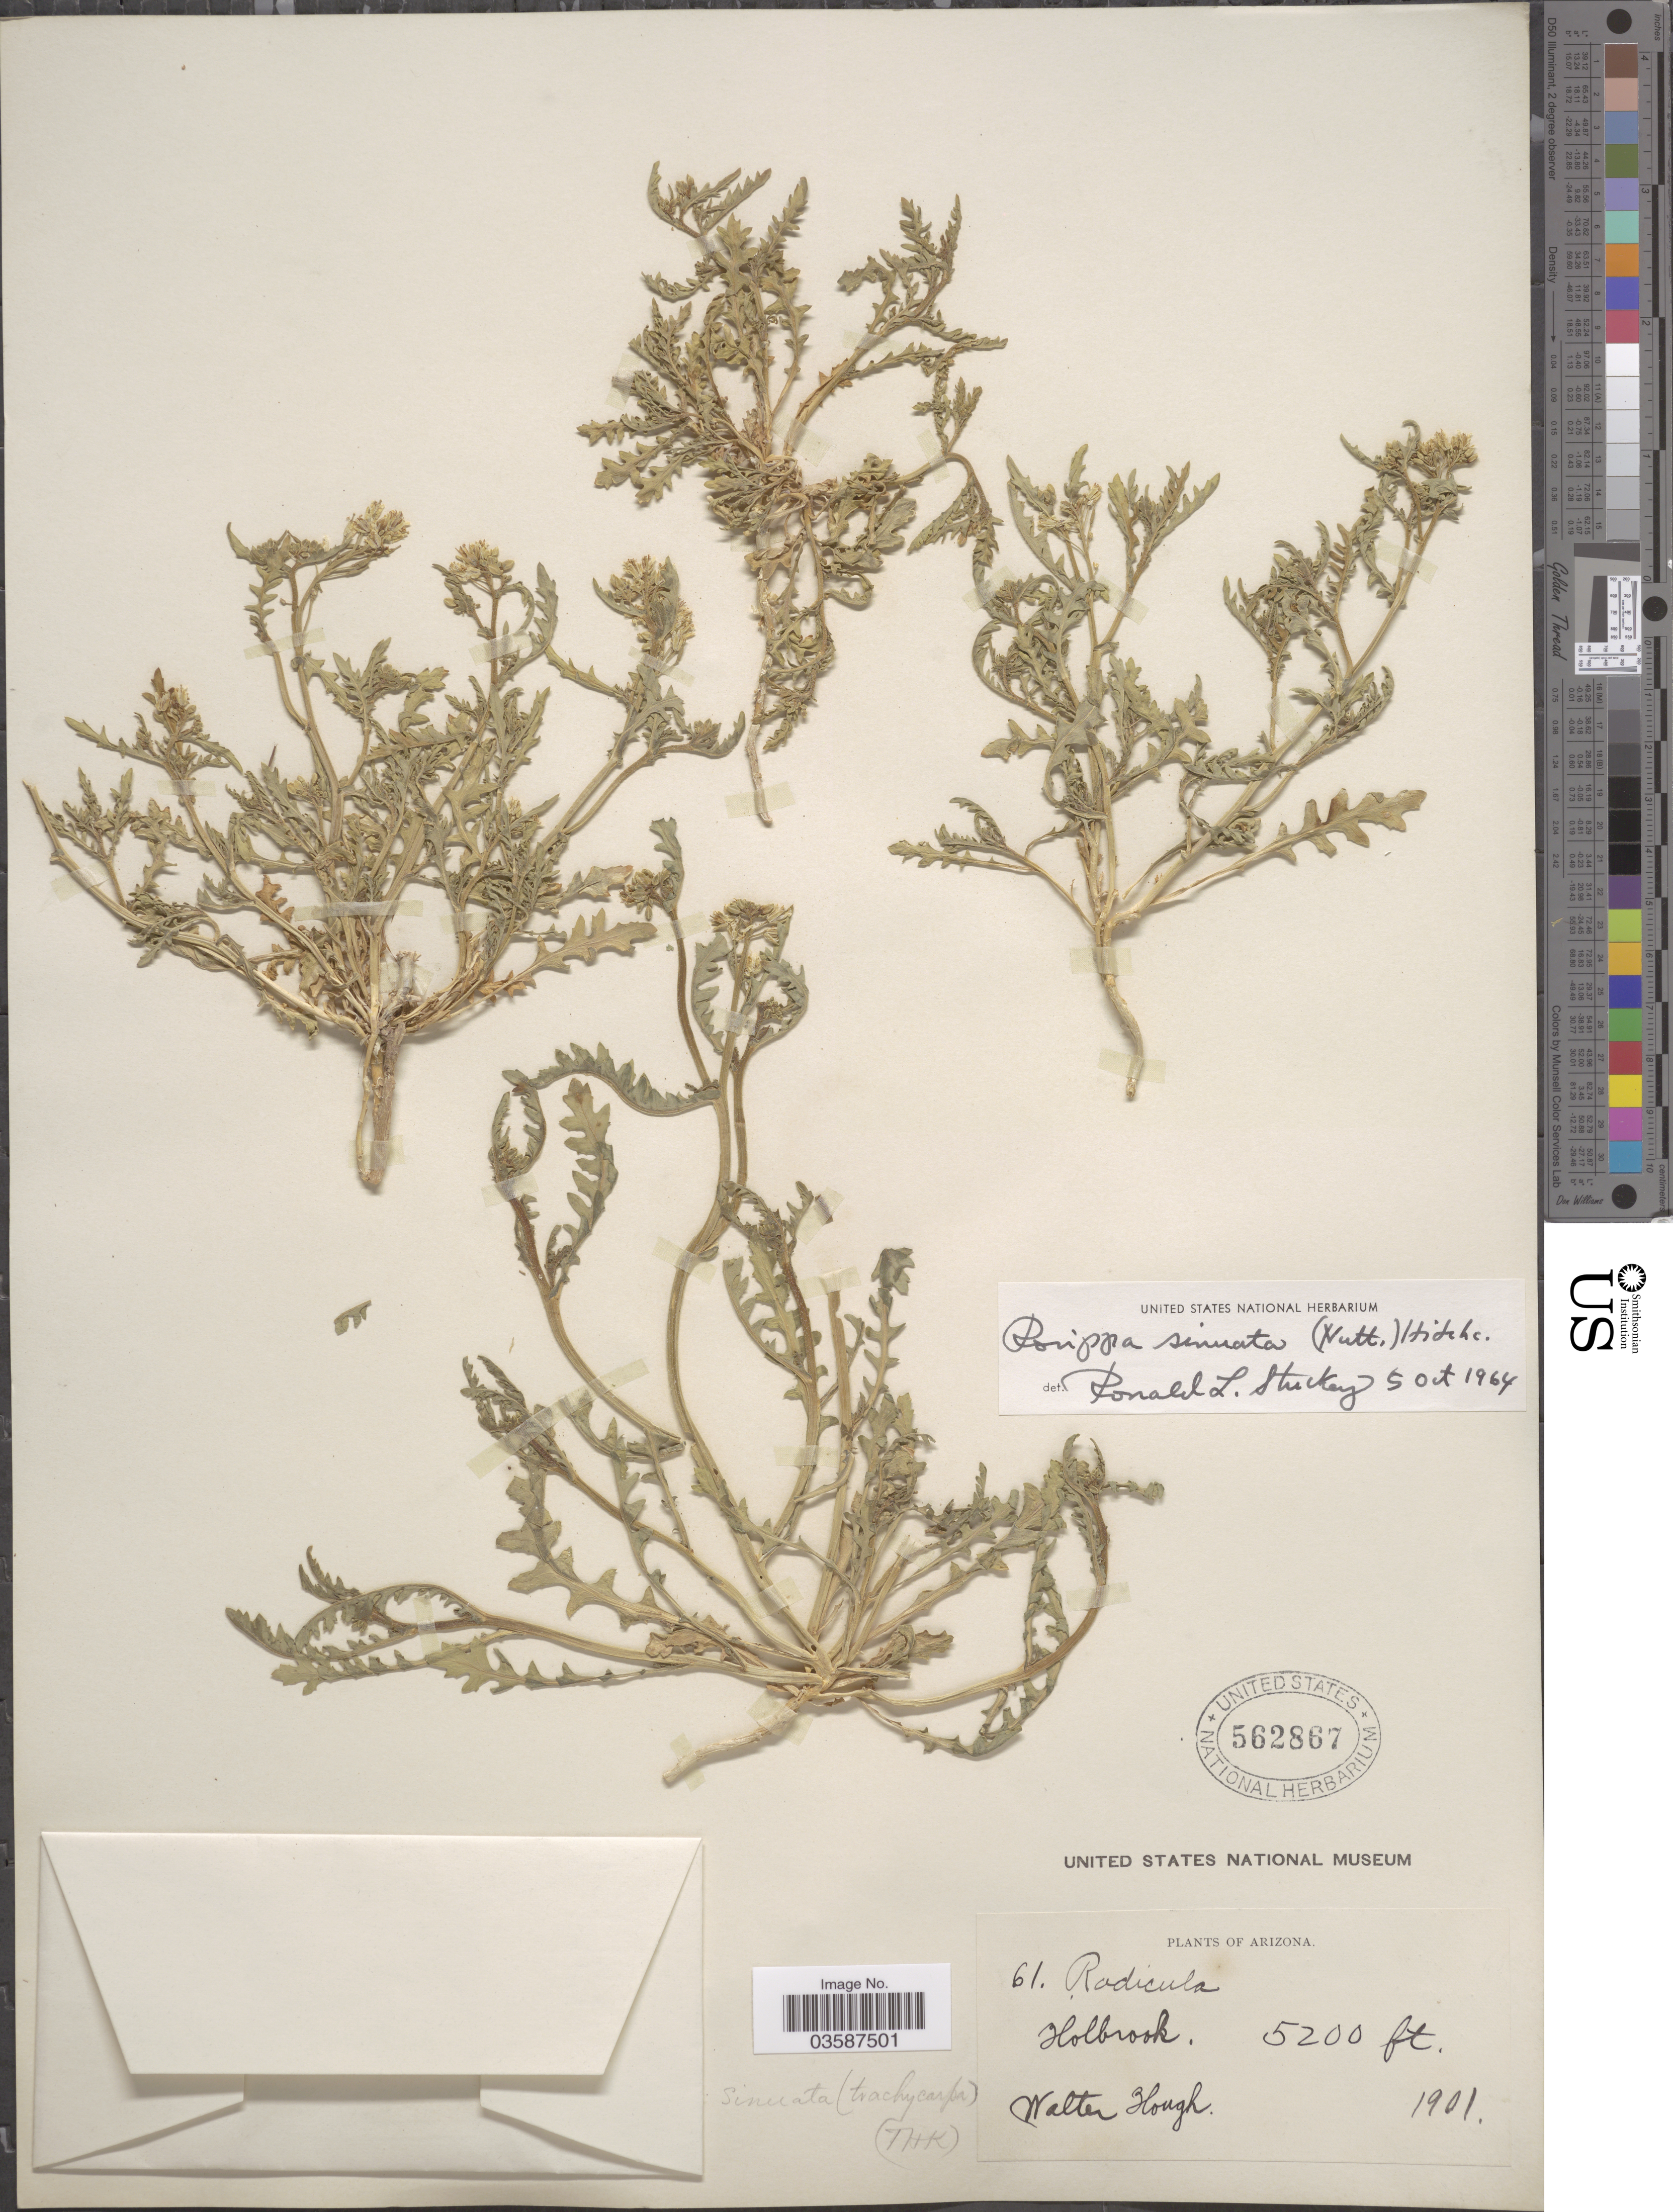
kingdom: Plantae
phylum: Tracheophyta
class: Magnoliopsida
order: Brassicales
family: Brassicaceae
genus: Rorippa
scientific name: Rorippa sinuata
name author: (Nutt.) Hitchc.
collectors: W. Hough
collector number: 61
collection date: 1901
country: United States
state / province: Arizona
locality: Holbrook.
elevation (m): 1585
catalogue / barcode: US 562867